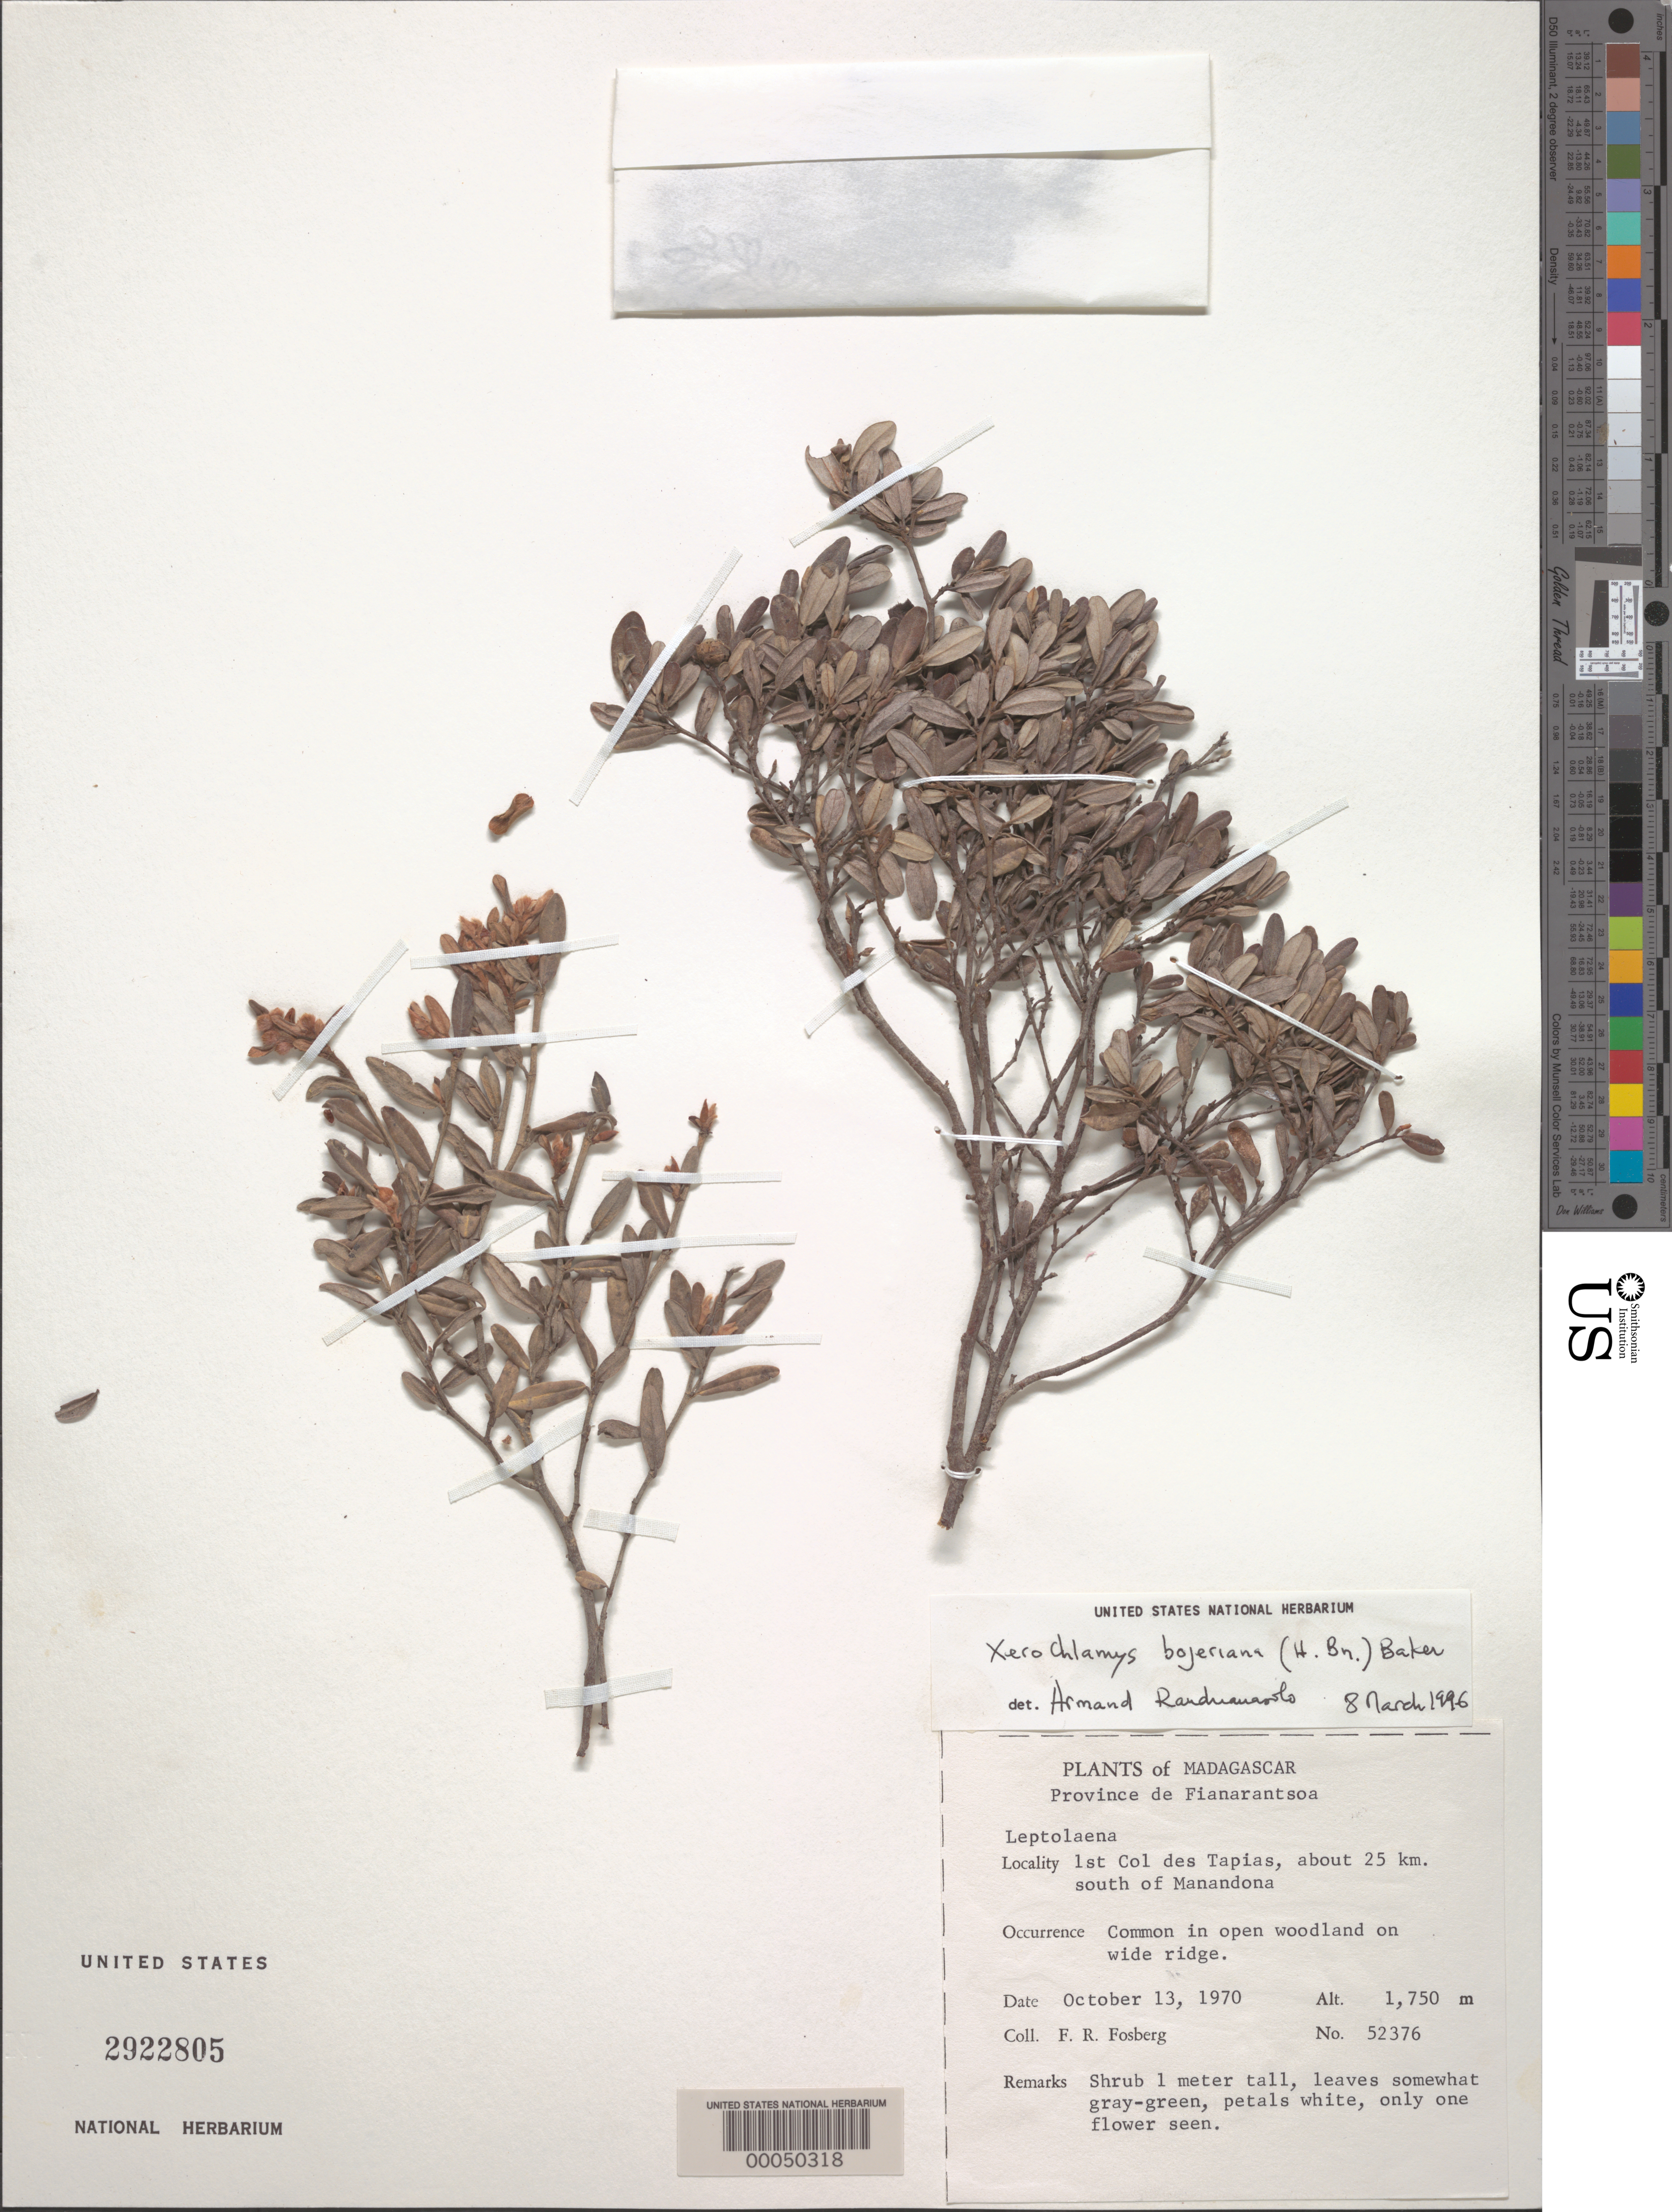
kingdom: Plantae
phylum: Tracheophyta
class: Magnoliopsida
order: Malvales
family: Sarcolaenaceae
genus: Xerochlamys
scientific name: Xerochlamys bojeriana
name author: (Baill.) F. Gérard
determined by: Randrianasolo, A.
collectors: F. R. Fosberg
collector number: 52376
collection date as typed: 13 Oct 1970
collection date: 1970-10-13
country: Madagascar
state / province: Amoron'i Mania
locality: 1st col des tapias, about 25 km s of manandona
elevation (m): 1750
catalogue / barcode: US 2922805